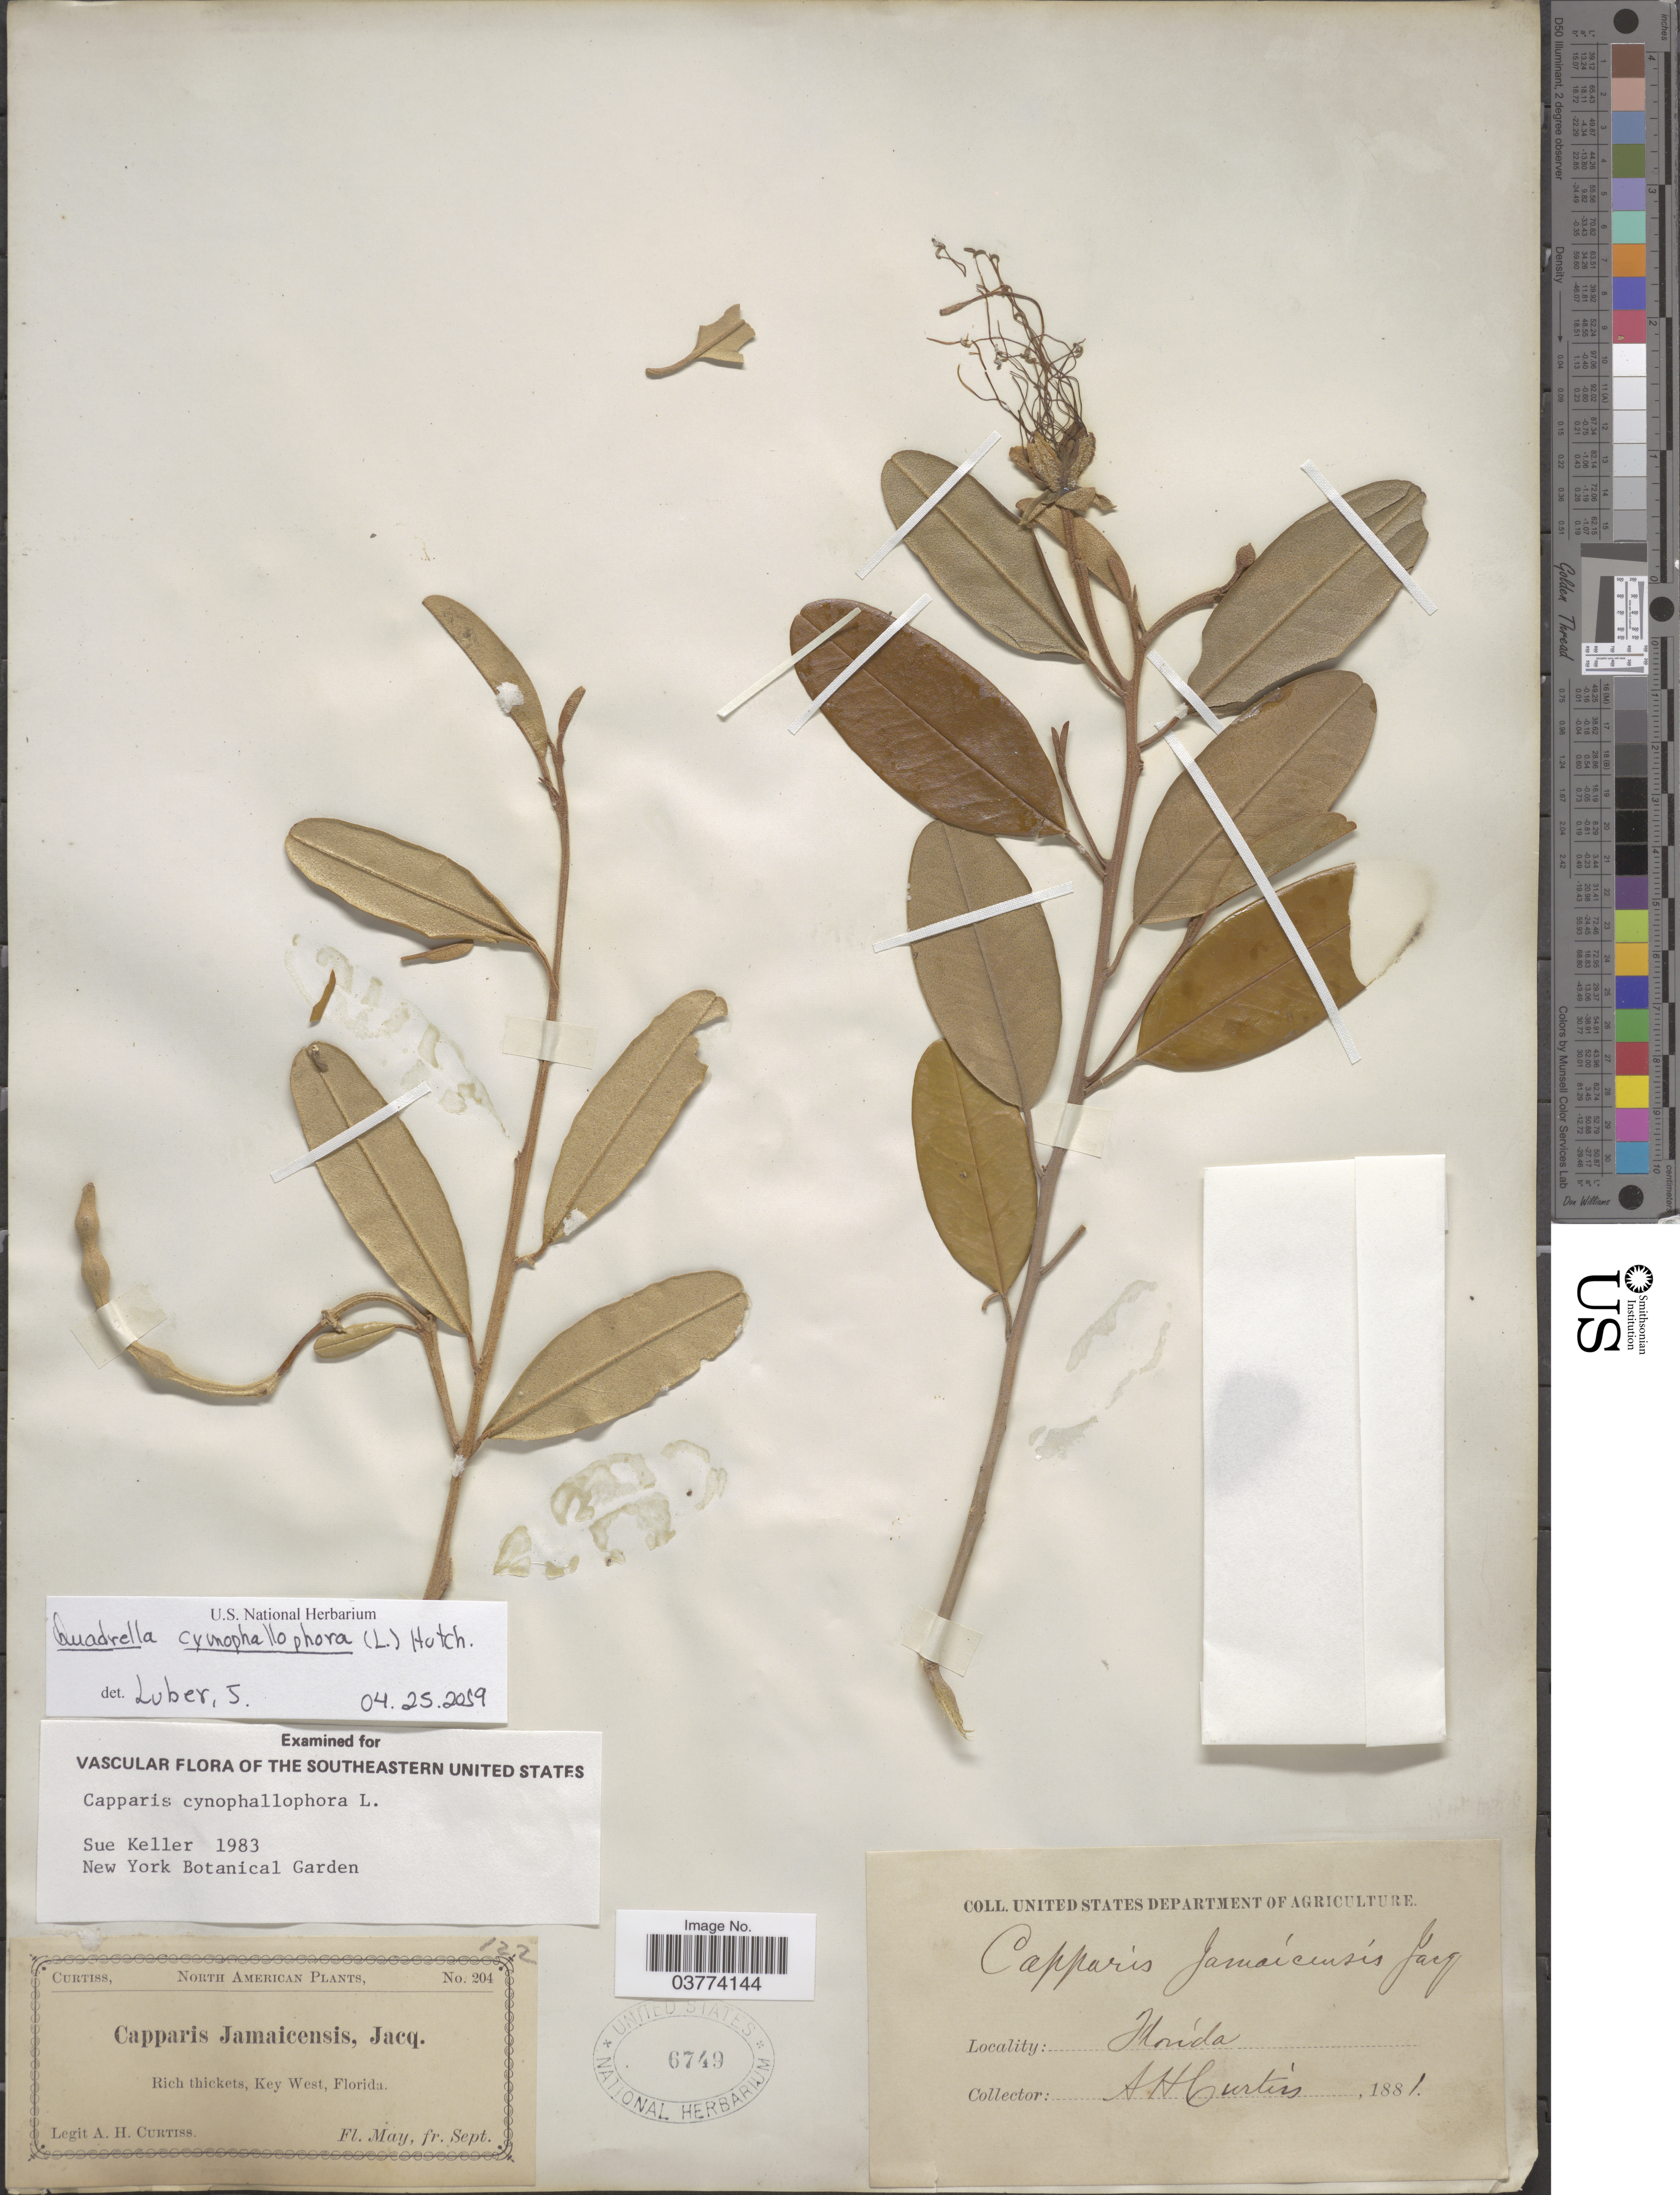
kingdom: Plantae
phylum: Tracheophyta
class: Magnoliopsida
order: Brassicales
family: Capparaceae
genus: Quadrella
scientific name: Quadrella cynophallophora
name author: (L.) Hutch.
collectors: A. H. Curtiss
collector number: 204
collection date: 1881-05/1881-09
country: United States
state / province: Florida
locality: Key West.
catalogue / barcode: US 6749